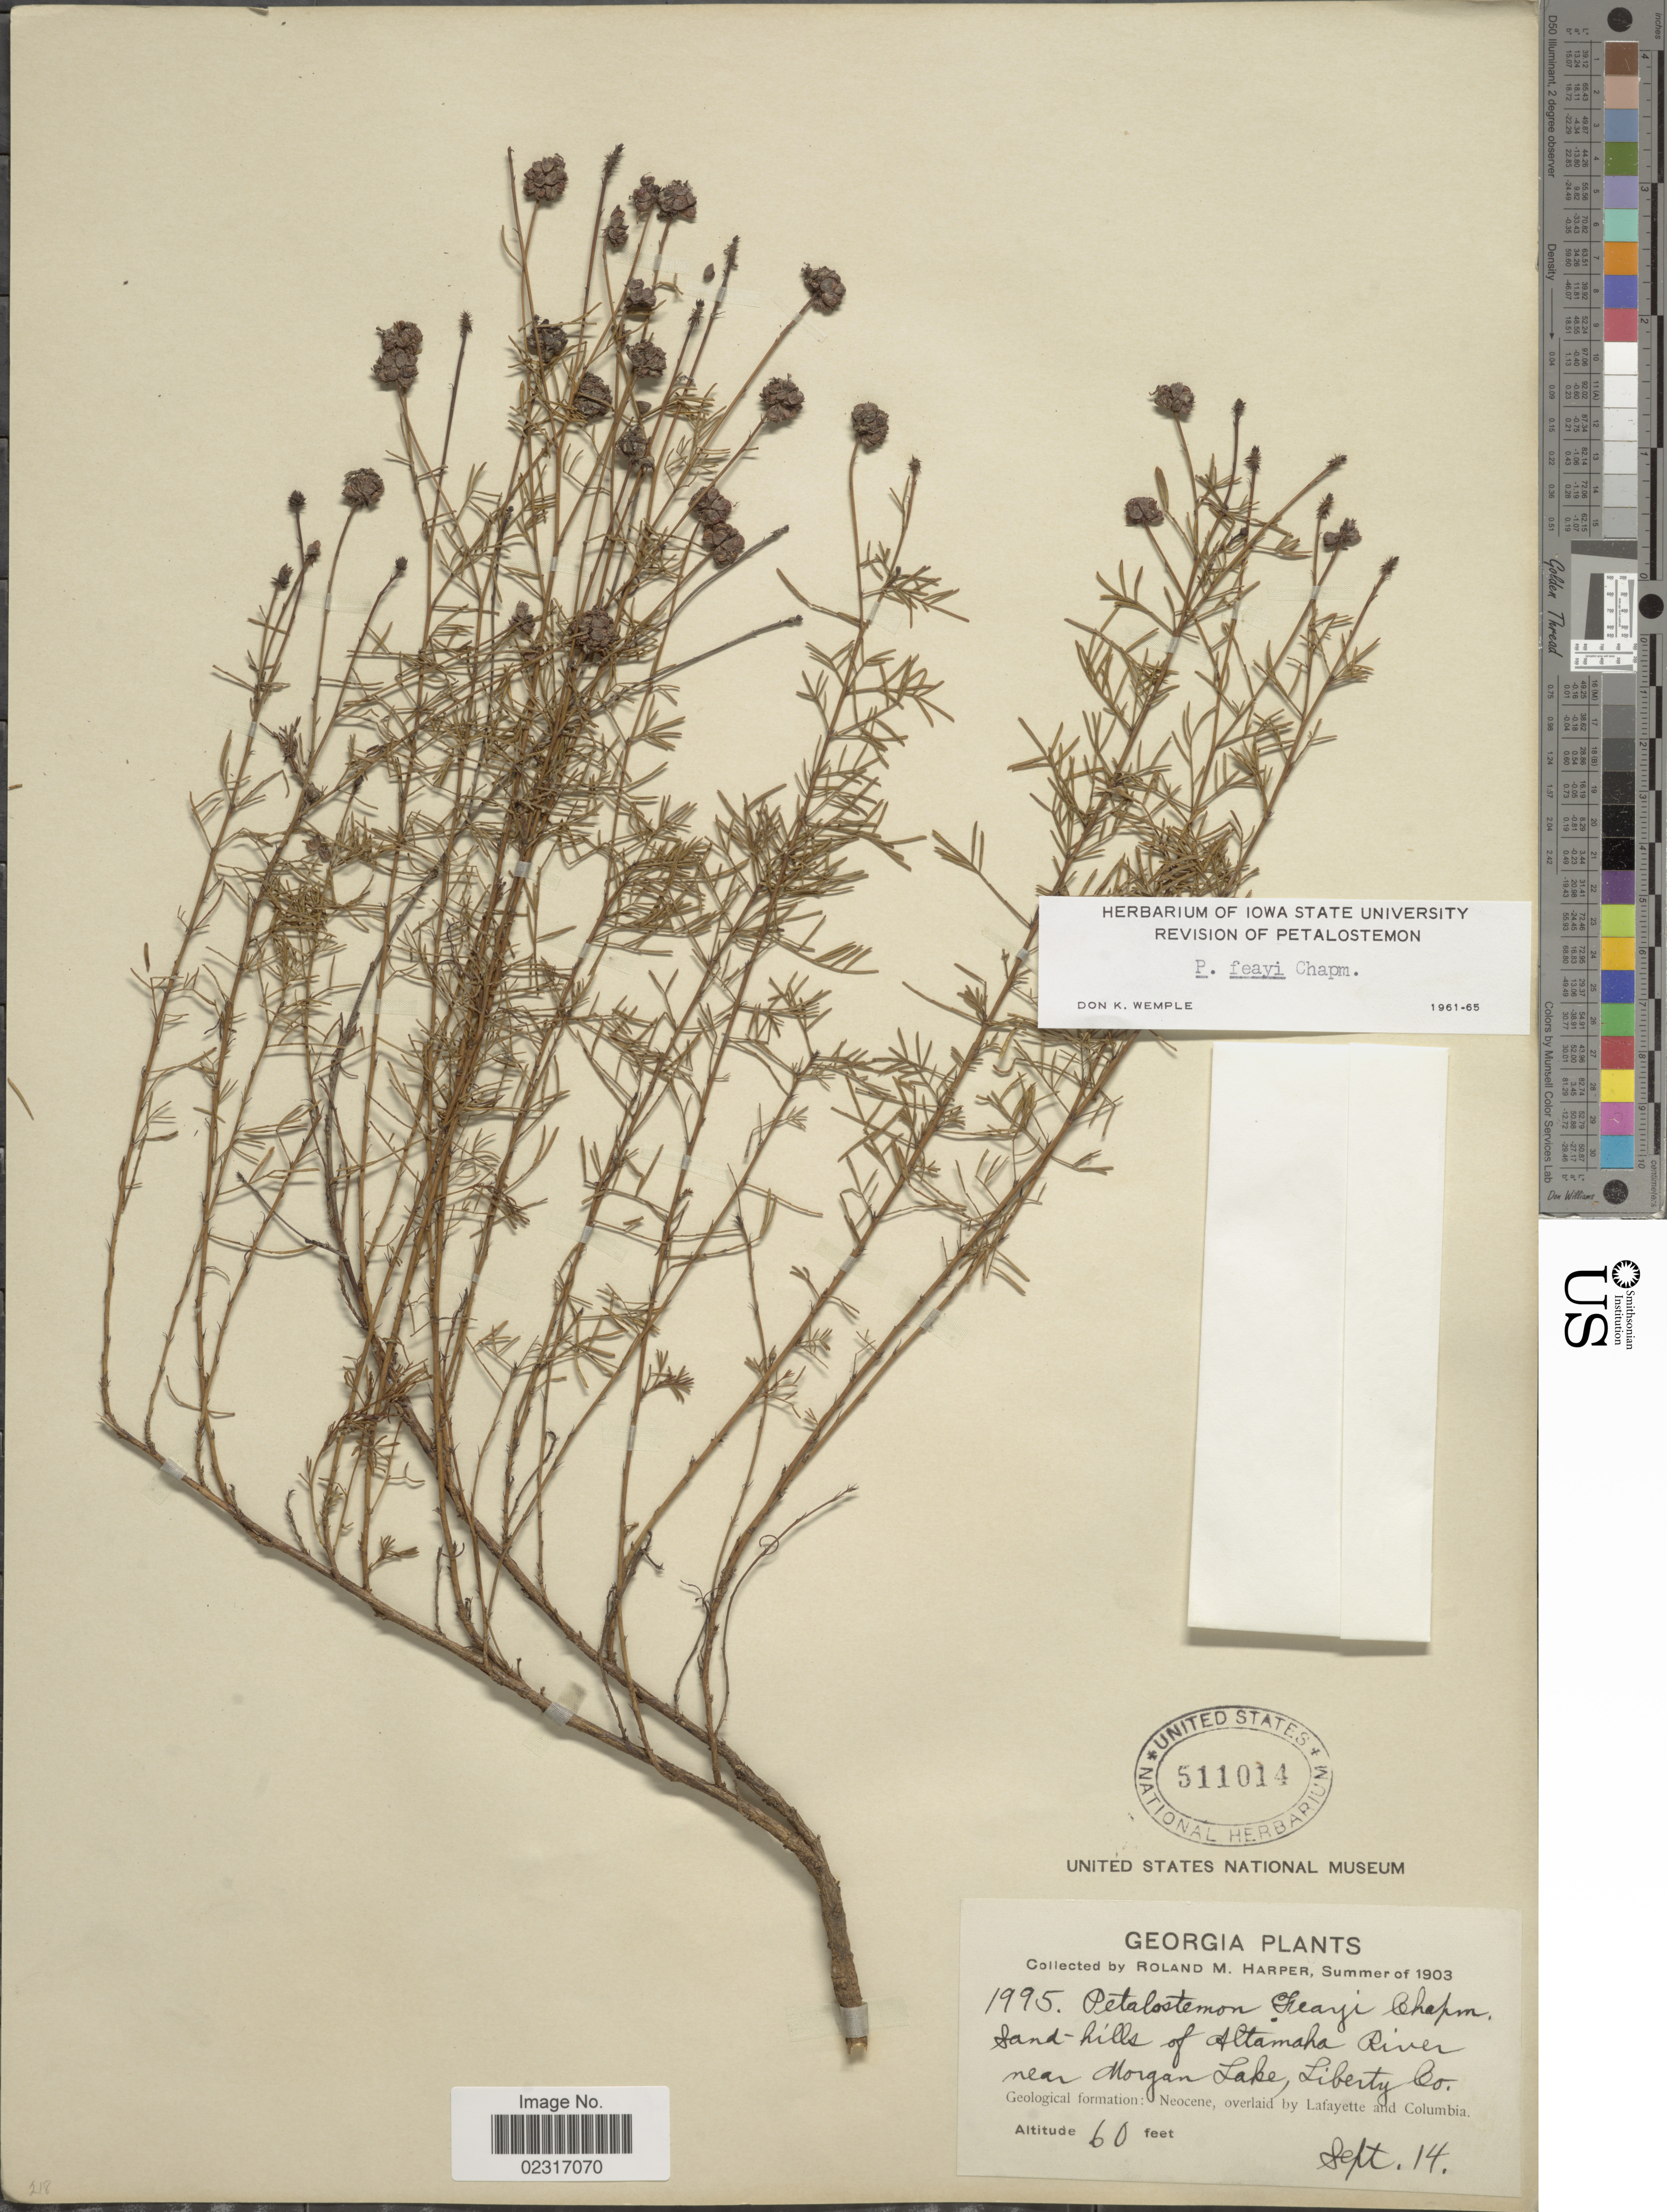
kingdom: Plantae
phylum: Tracheophyta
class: Magnoliopsida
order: Fabales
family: Fabaceae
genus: Dalea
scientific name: Dalea feayi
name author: (Chapm.) Barneby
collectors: R. M. Harper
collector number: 1995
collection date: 1903-09-14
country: United States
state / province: Georgia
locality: Sand- hills of Altamaha River near Morgan Lake, Liberty Co.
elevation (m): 18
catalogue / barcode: US 511014